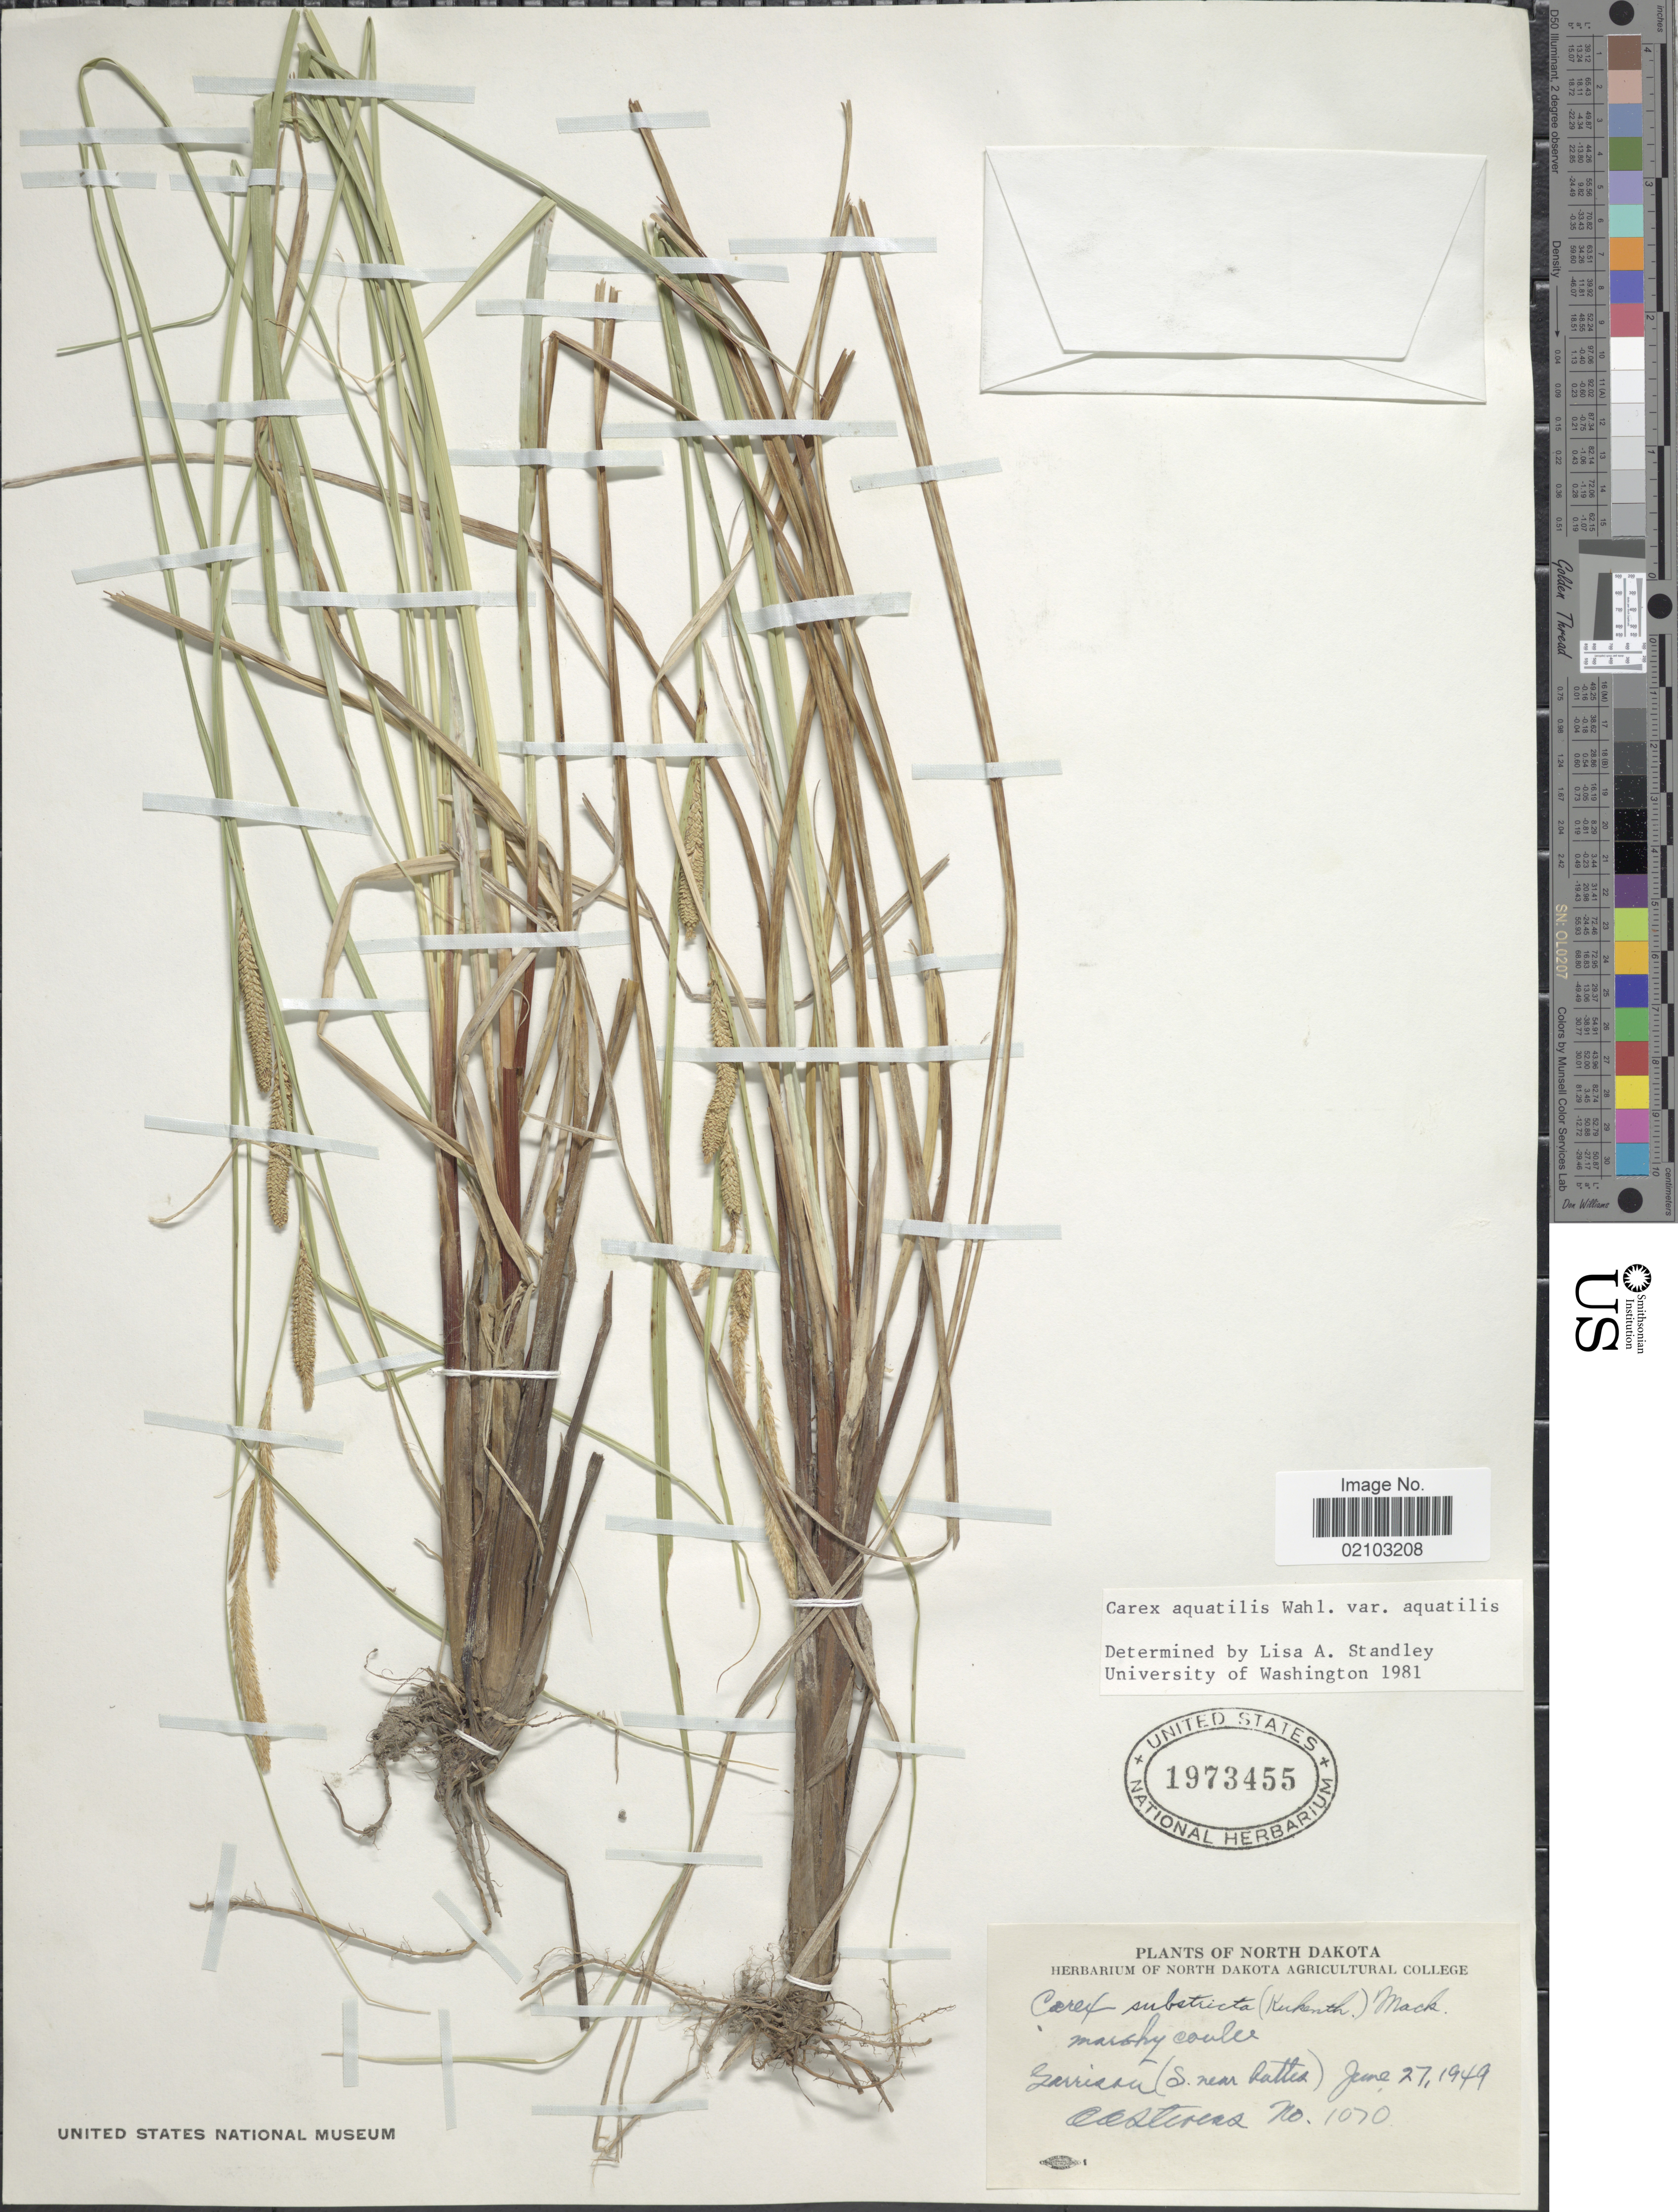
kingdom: Plantae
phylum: Tracheophyta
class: Liliopsida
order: Poales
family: Cyperaceae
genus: Carex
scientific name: Carex aquatilis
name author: Wahlenb.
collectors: O. A. Stevens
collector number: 1070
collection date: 1949-06-27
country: United States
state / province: North Dakota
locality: Garrison (S near Butte)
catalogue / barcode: US 1973455